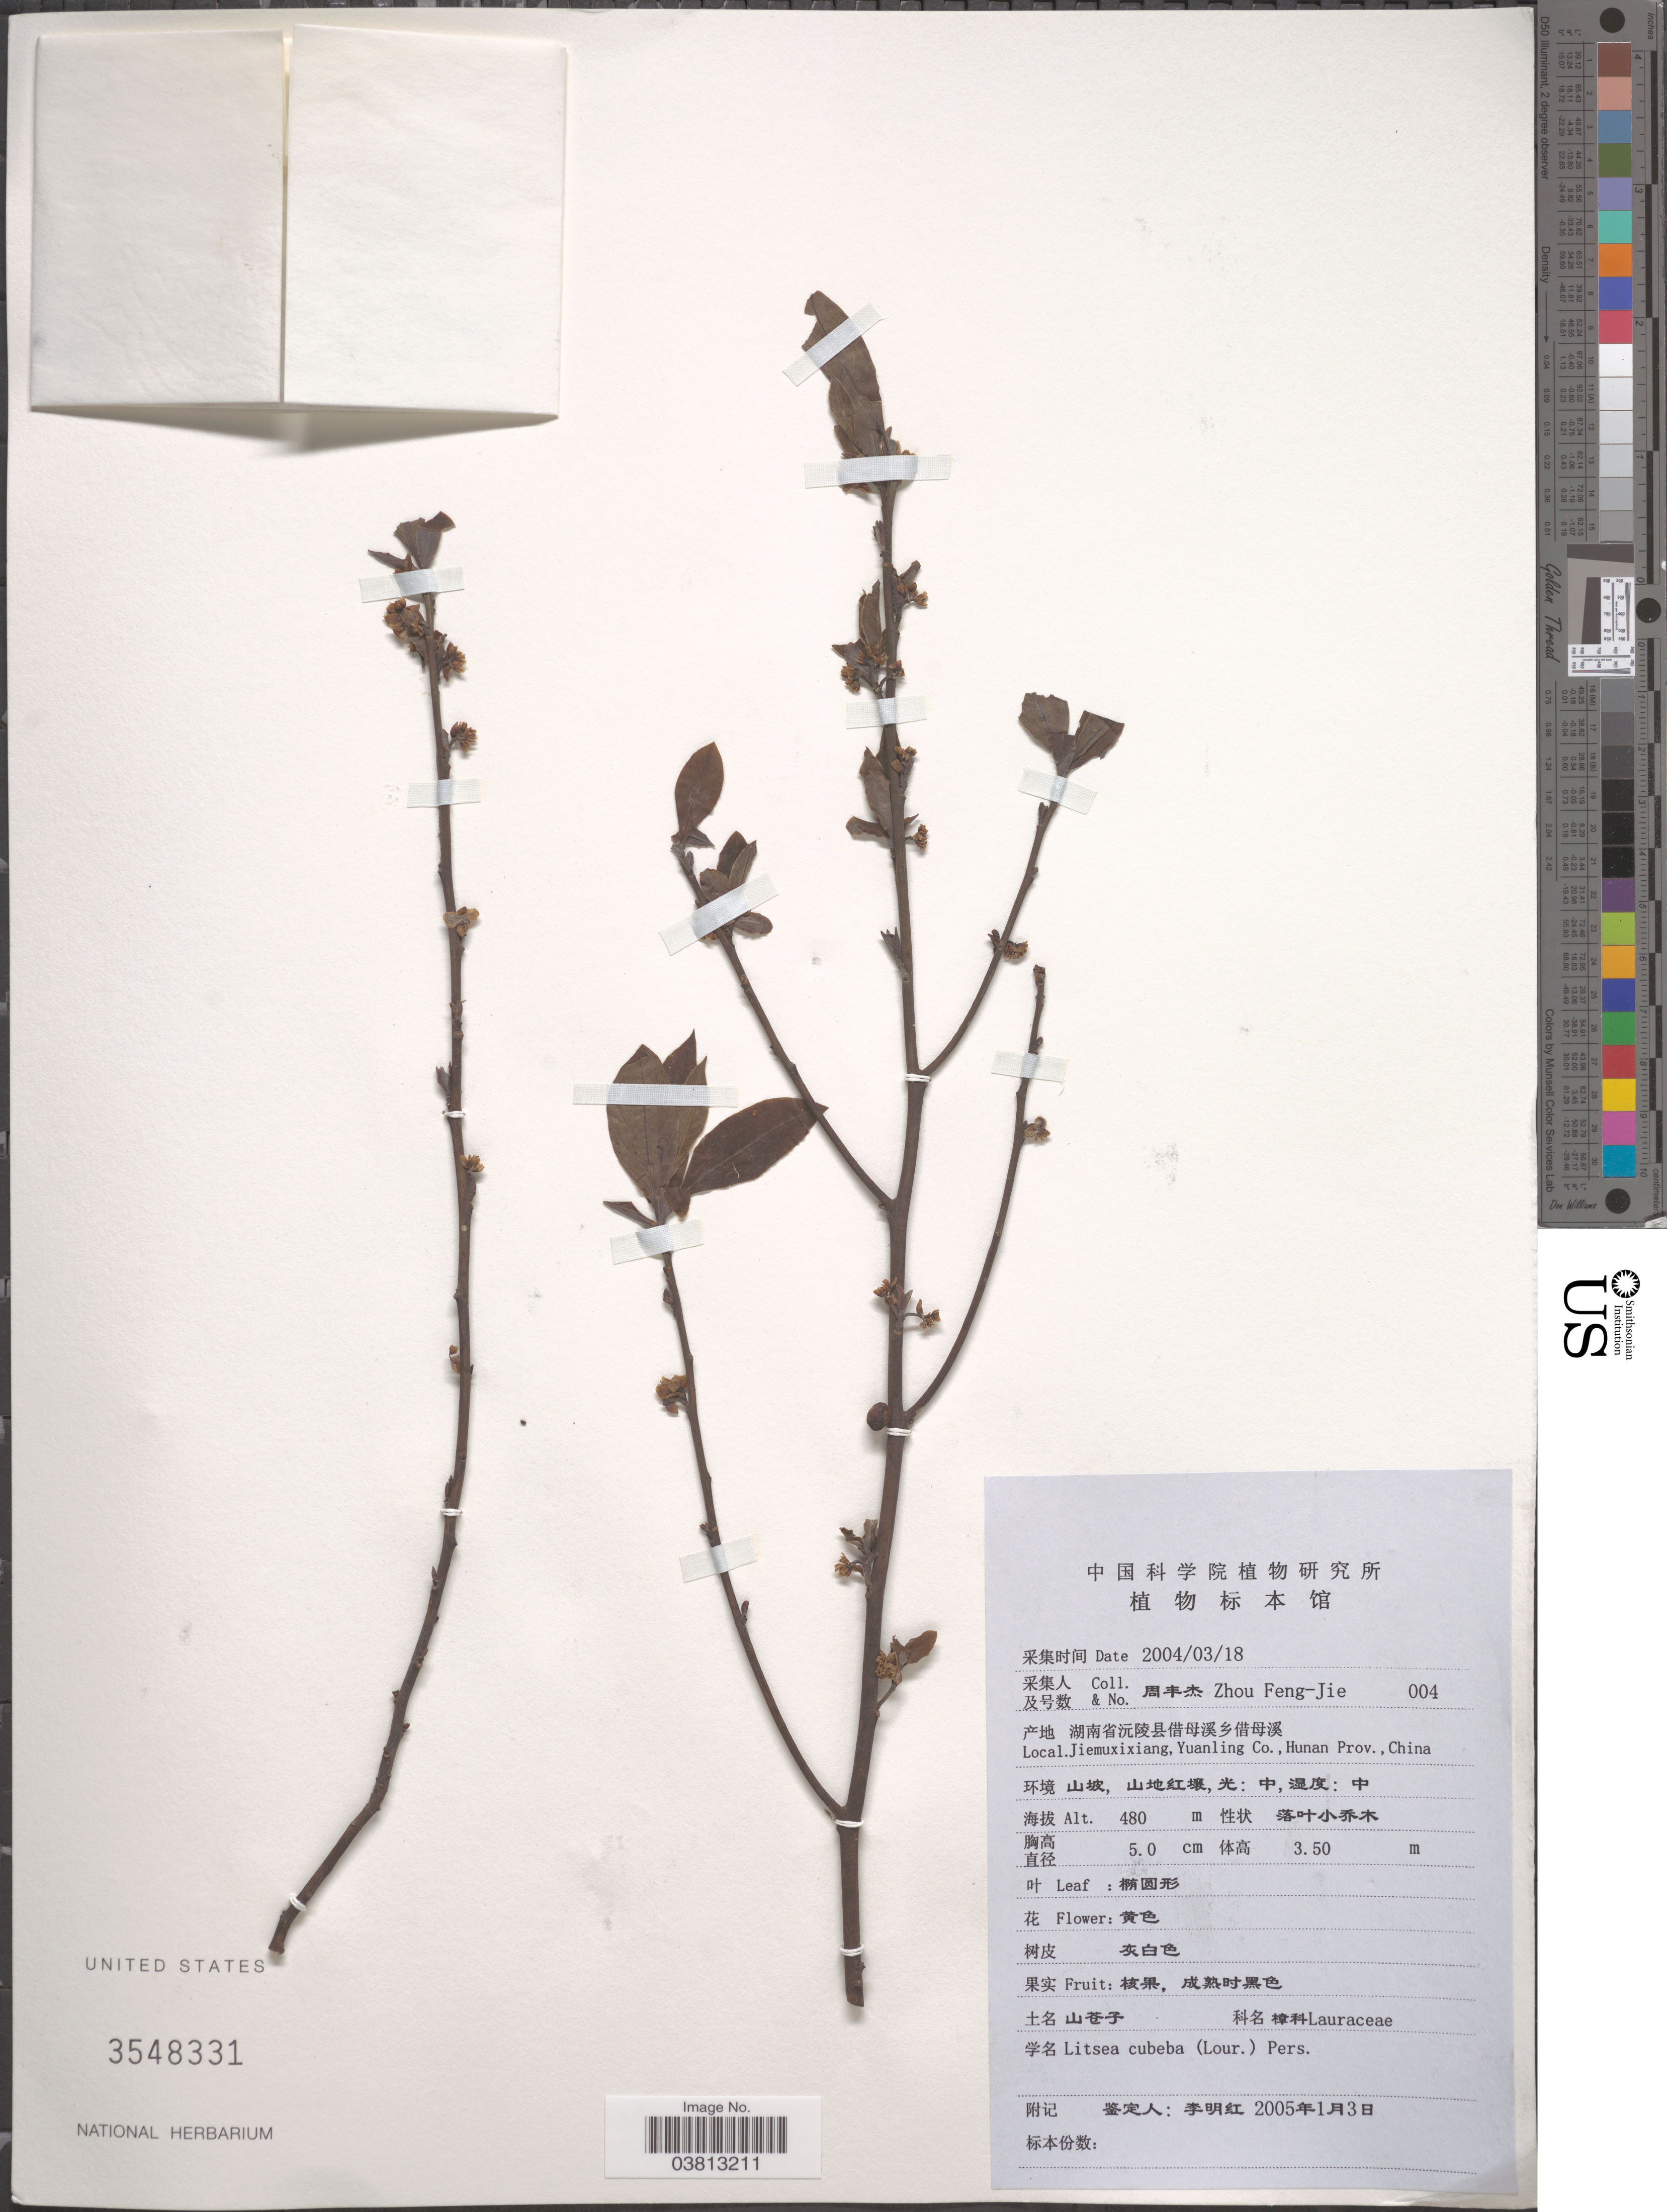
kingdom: Plantae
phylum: Tracheophyta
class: Magnoliopsida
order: Laurales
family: Lauraceae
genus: Litsea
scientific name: Litsea cubeba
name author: (Lour.) Pers.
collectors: F. Zhou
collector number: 004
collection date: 2004-03-18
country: China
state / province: Hunan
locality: Jiemuxixiang, Yuanling Co.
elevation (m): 480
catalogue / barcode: US 3548331